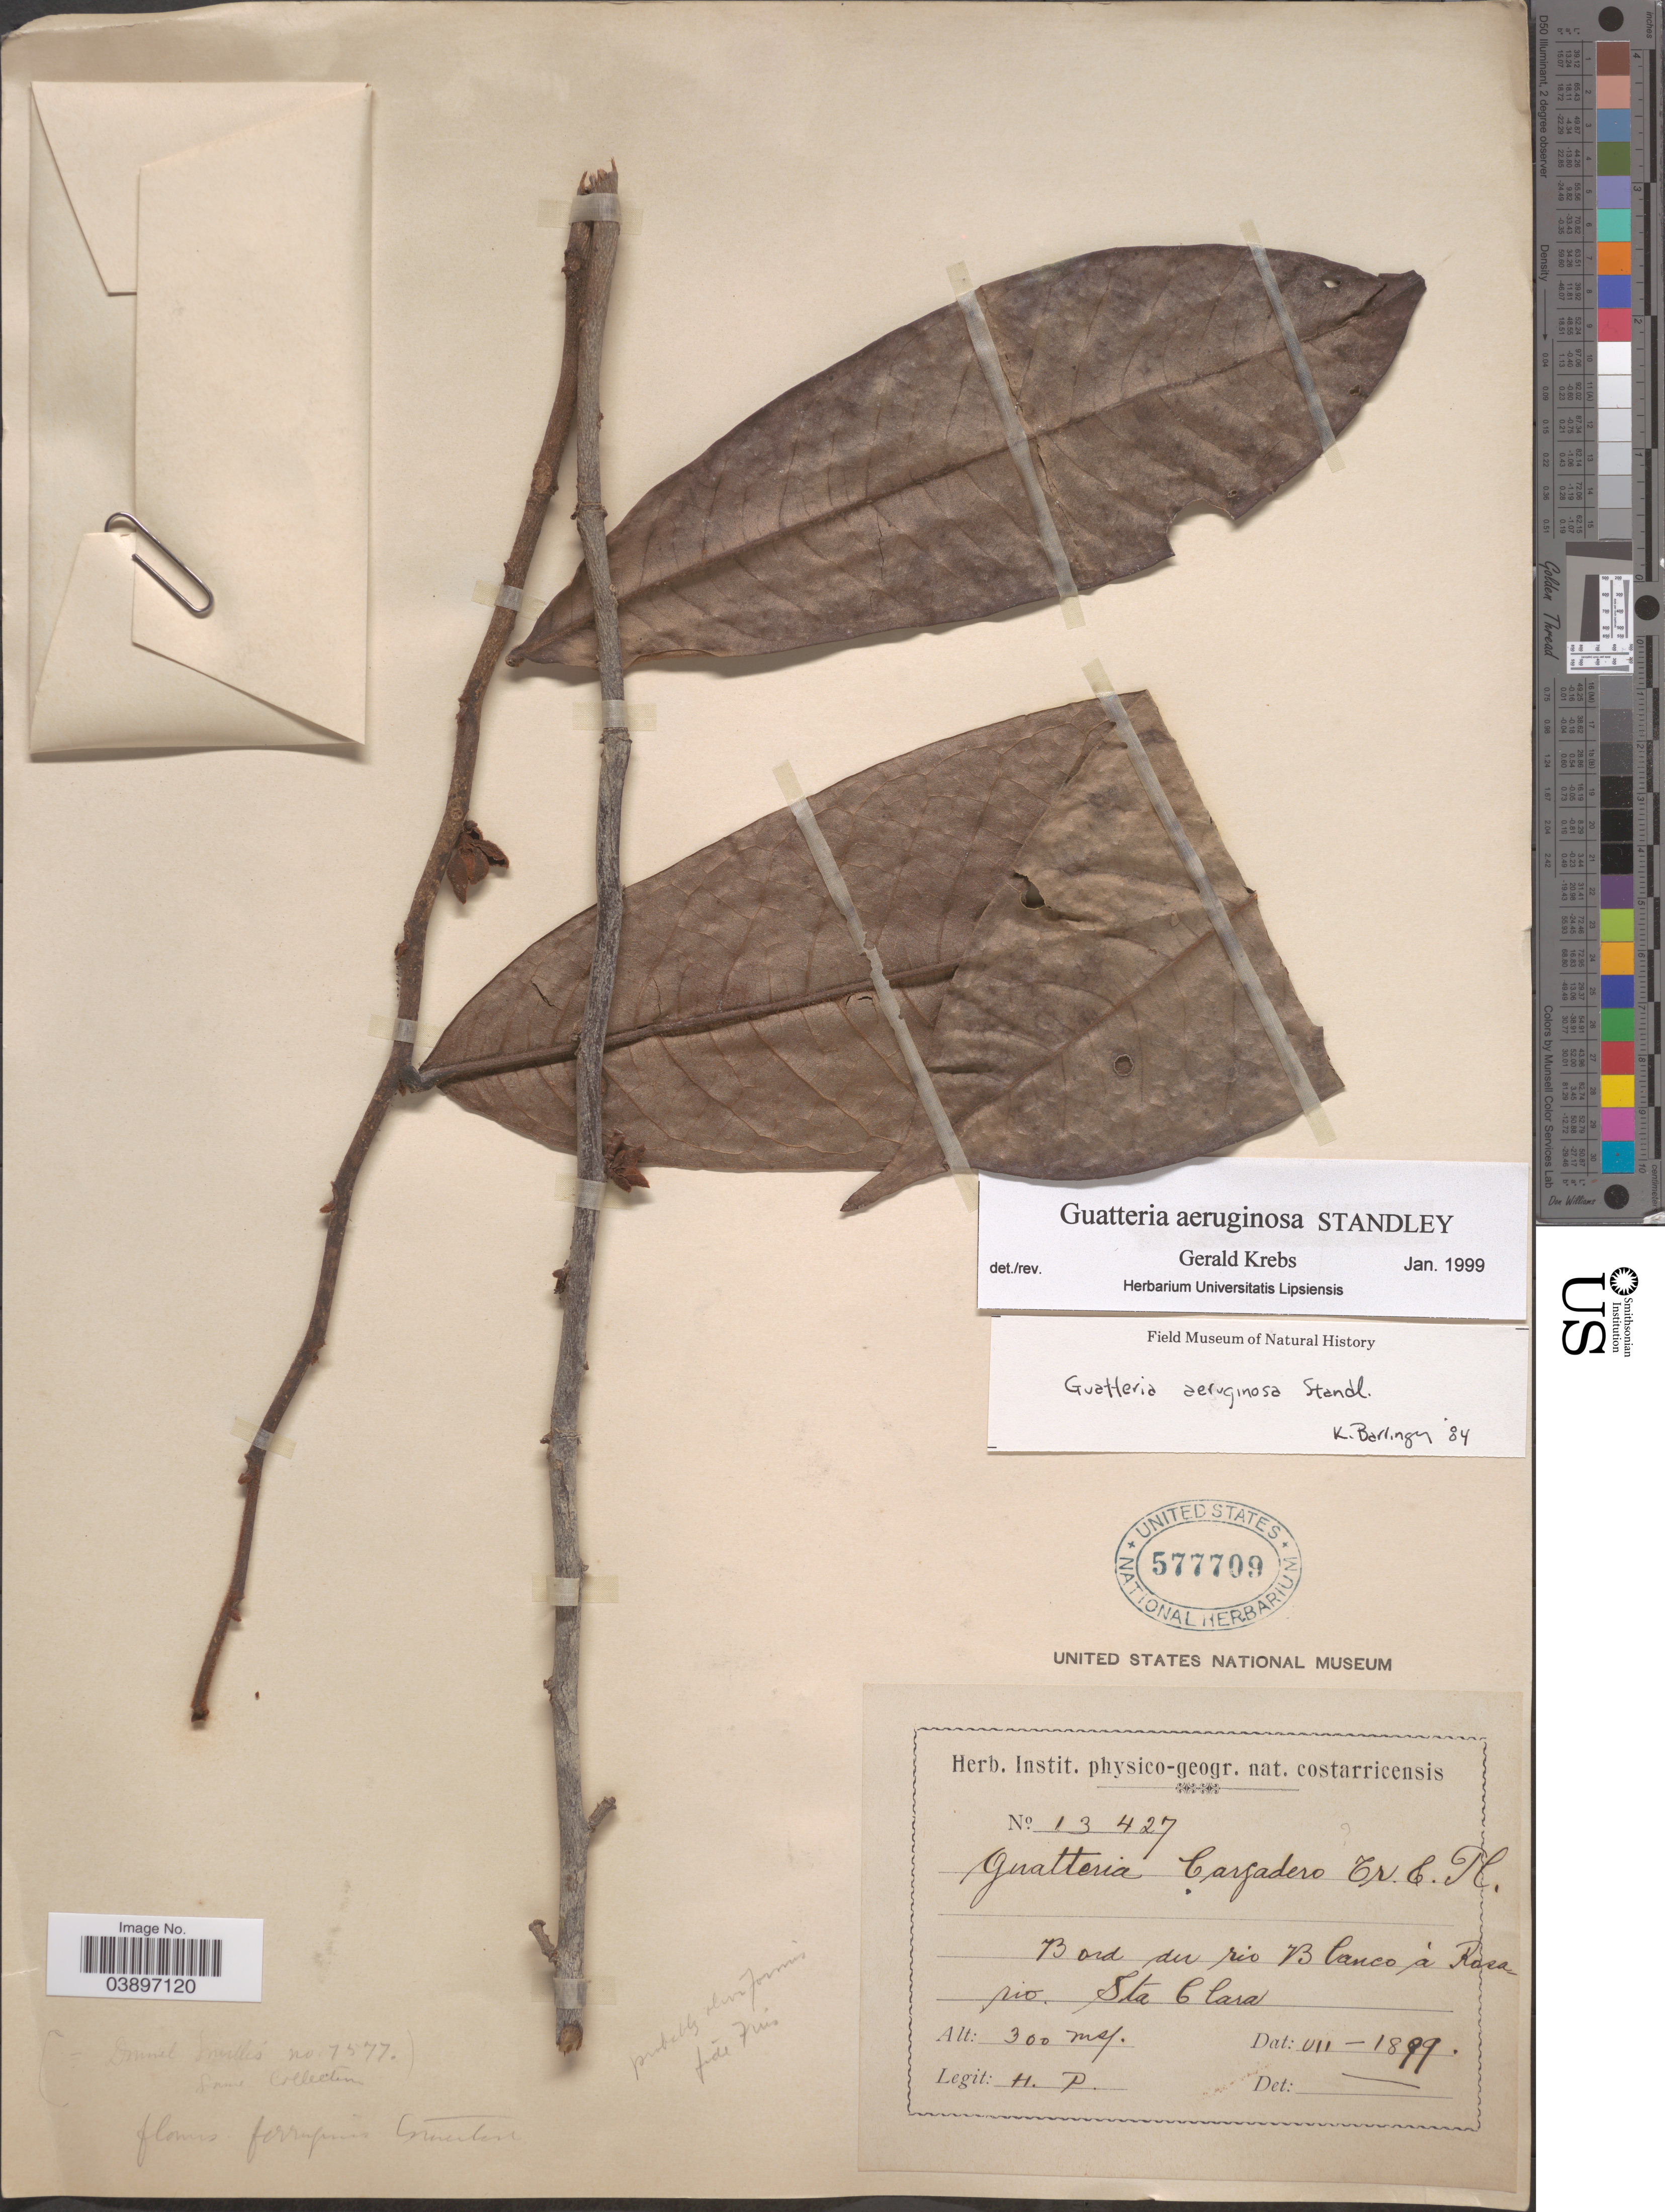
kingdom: Plantae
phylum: Tracheophyta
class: Magnoliopsida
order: Magnoliales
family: Annonaceae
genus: Guatteria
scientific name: Guatteria aeruginosa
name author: Standl.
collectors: H. P.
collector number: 13427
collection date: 1899-07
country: Costa Rica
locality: Bord du rio Blanco à Rosa rio Sta Clara.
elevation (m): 300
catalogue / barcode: US 577709